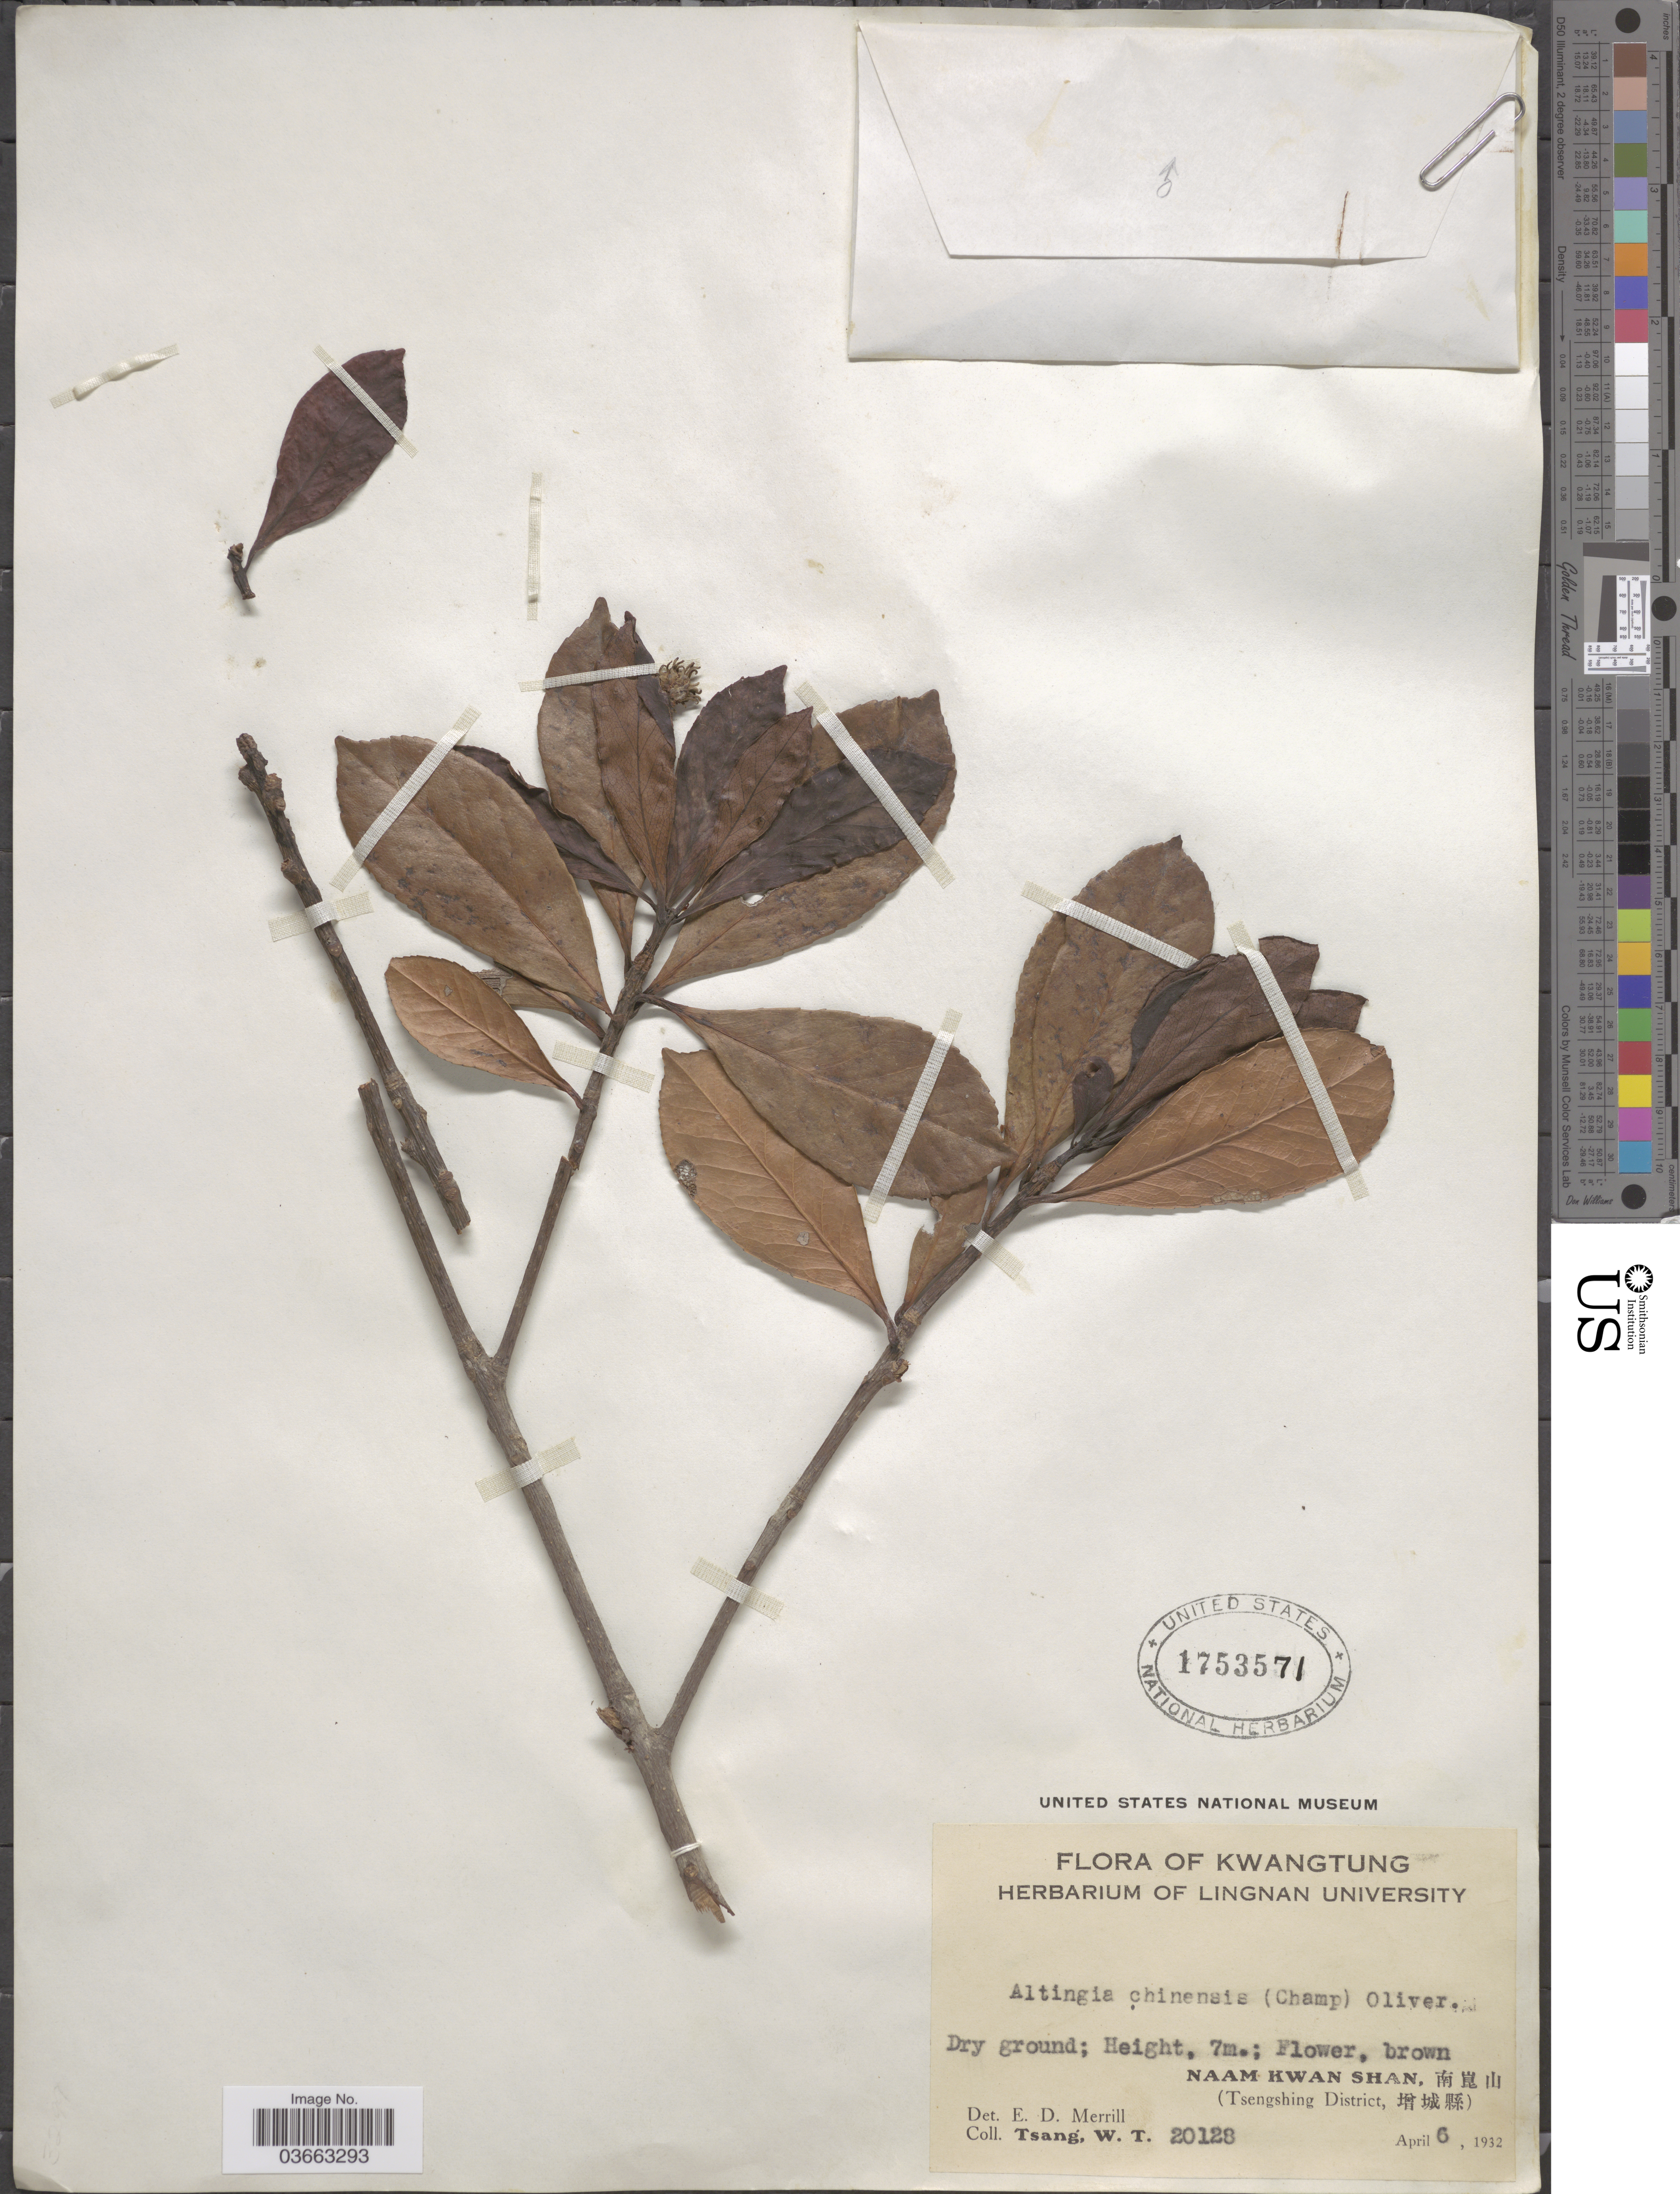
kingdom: Plantae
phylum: Tracheophyta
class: Magnoliopsida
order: Saxifragales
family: Altingiaceae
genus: Liquidambar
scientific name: Liquidambar chinensis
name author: Champ.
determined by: Strong, Mark T., (BOT), Smithsonian Institution - National Museum of Natural History (UNITED STATES)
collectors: W. T. Tsang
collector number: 20128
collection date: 1932-04-06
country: China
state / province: Guangdong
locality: Kwangtung. Naam Kwan Shan, X. (Tsengshing District, X).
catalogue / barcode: US 1753571